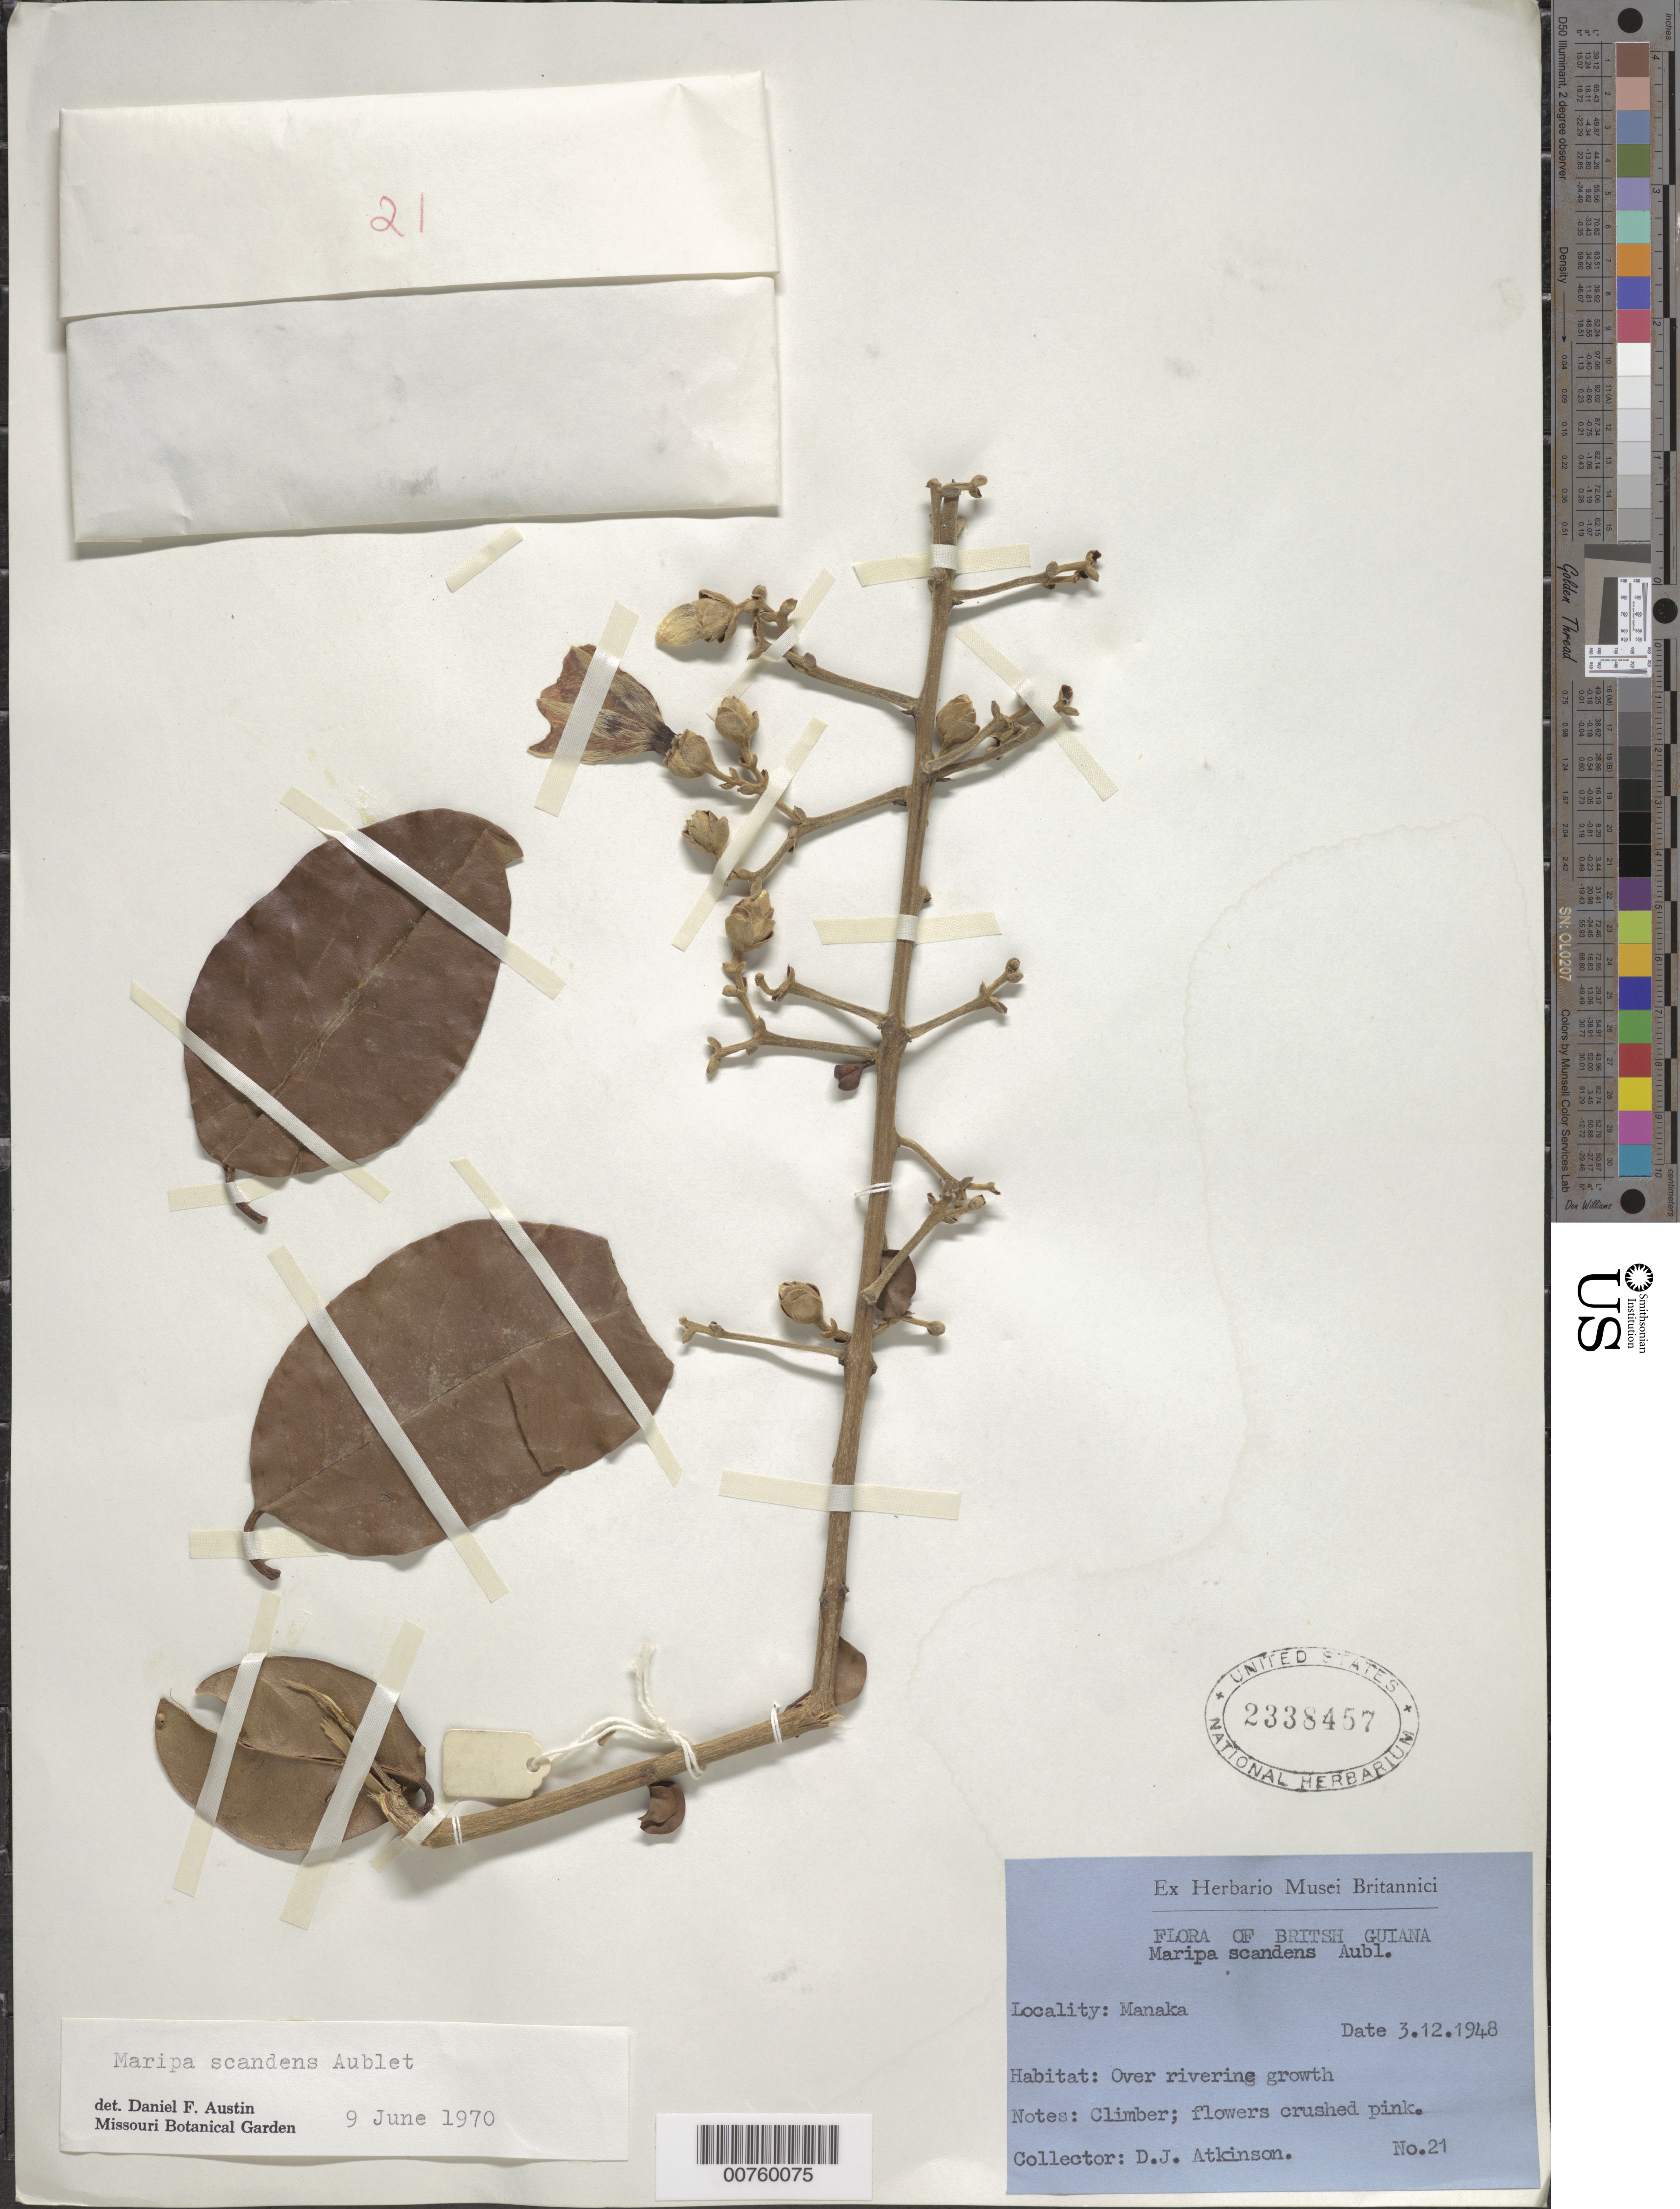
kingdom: Plantae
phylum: Tracheophyta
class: Magnoliopsida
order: Solanales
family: Convolvulaceae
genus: Maripa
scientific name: Maripa scandens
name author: Aubl.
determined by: Austin, D. F.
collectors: D. Atkinson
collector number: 21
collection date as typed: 3-Dec-48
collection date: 1948-12-03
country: Guyana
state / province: Essequibo Isl-W. Demerara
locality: Manaka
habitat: Over riverine growth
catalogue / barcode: US 2338457